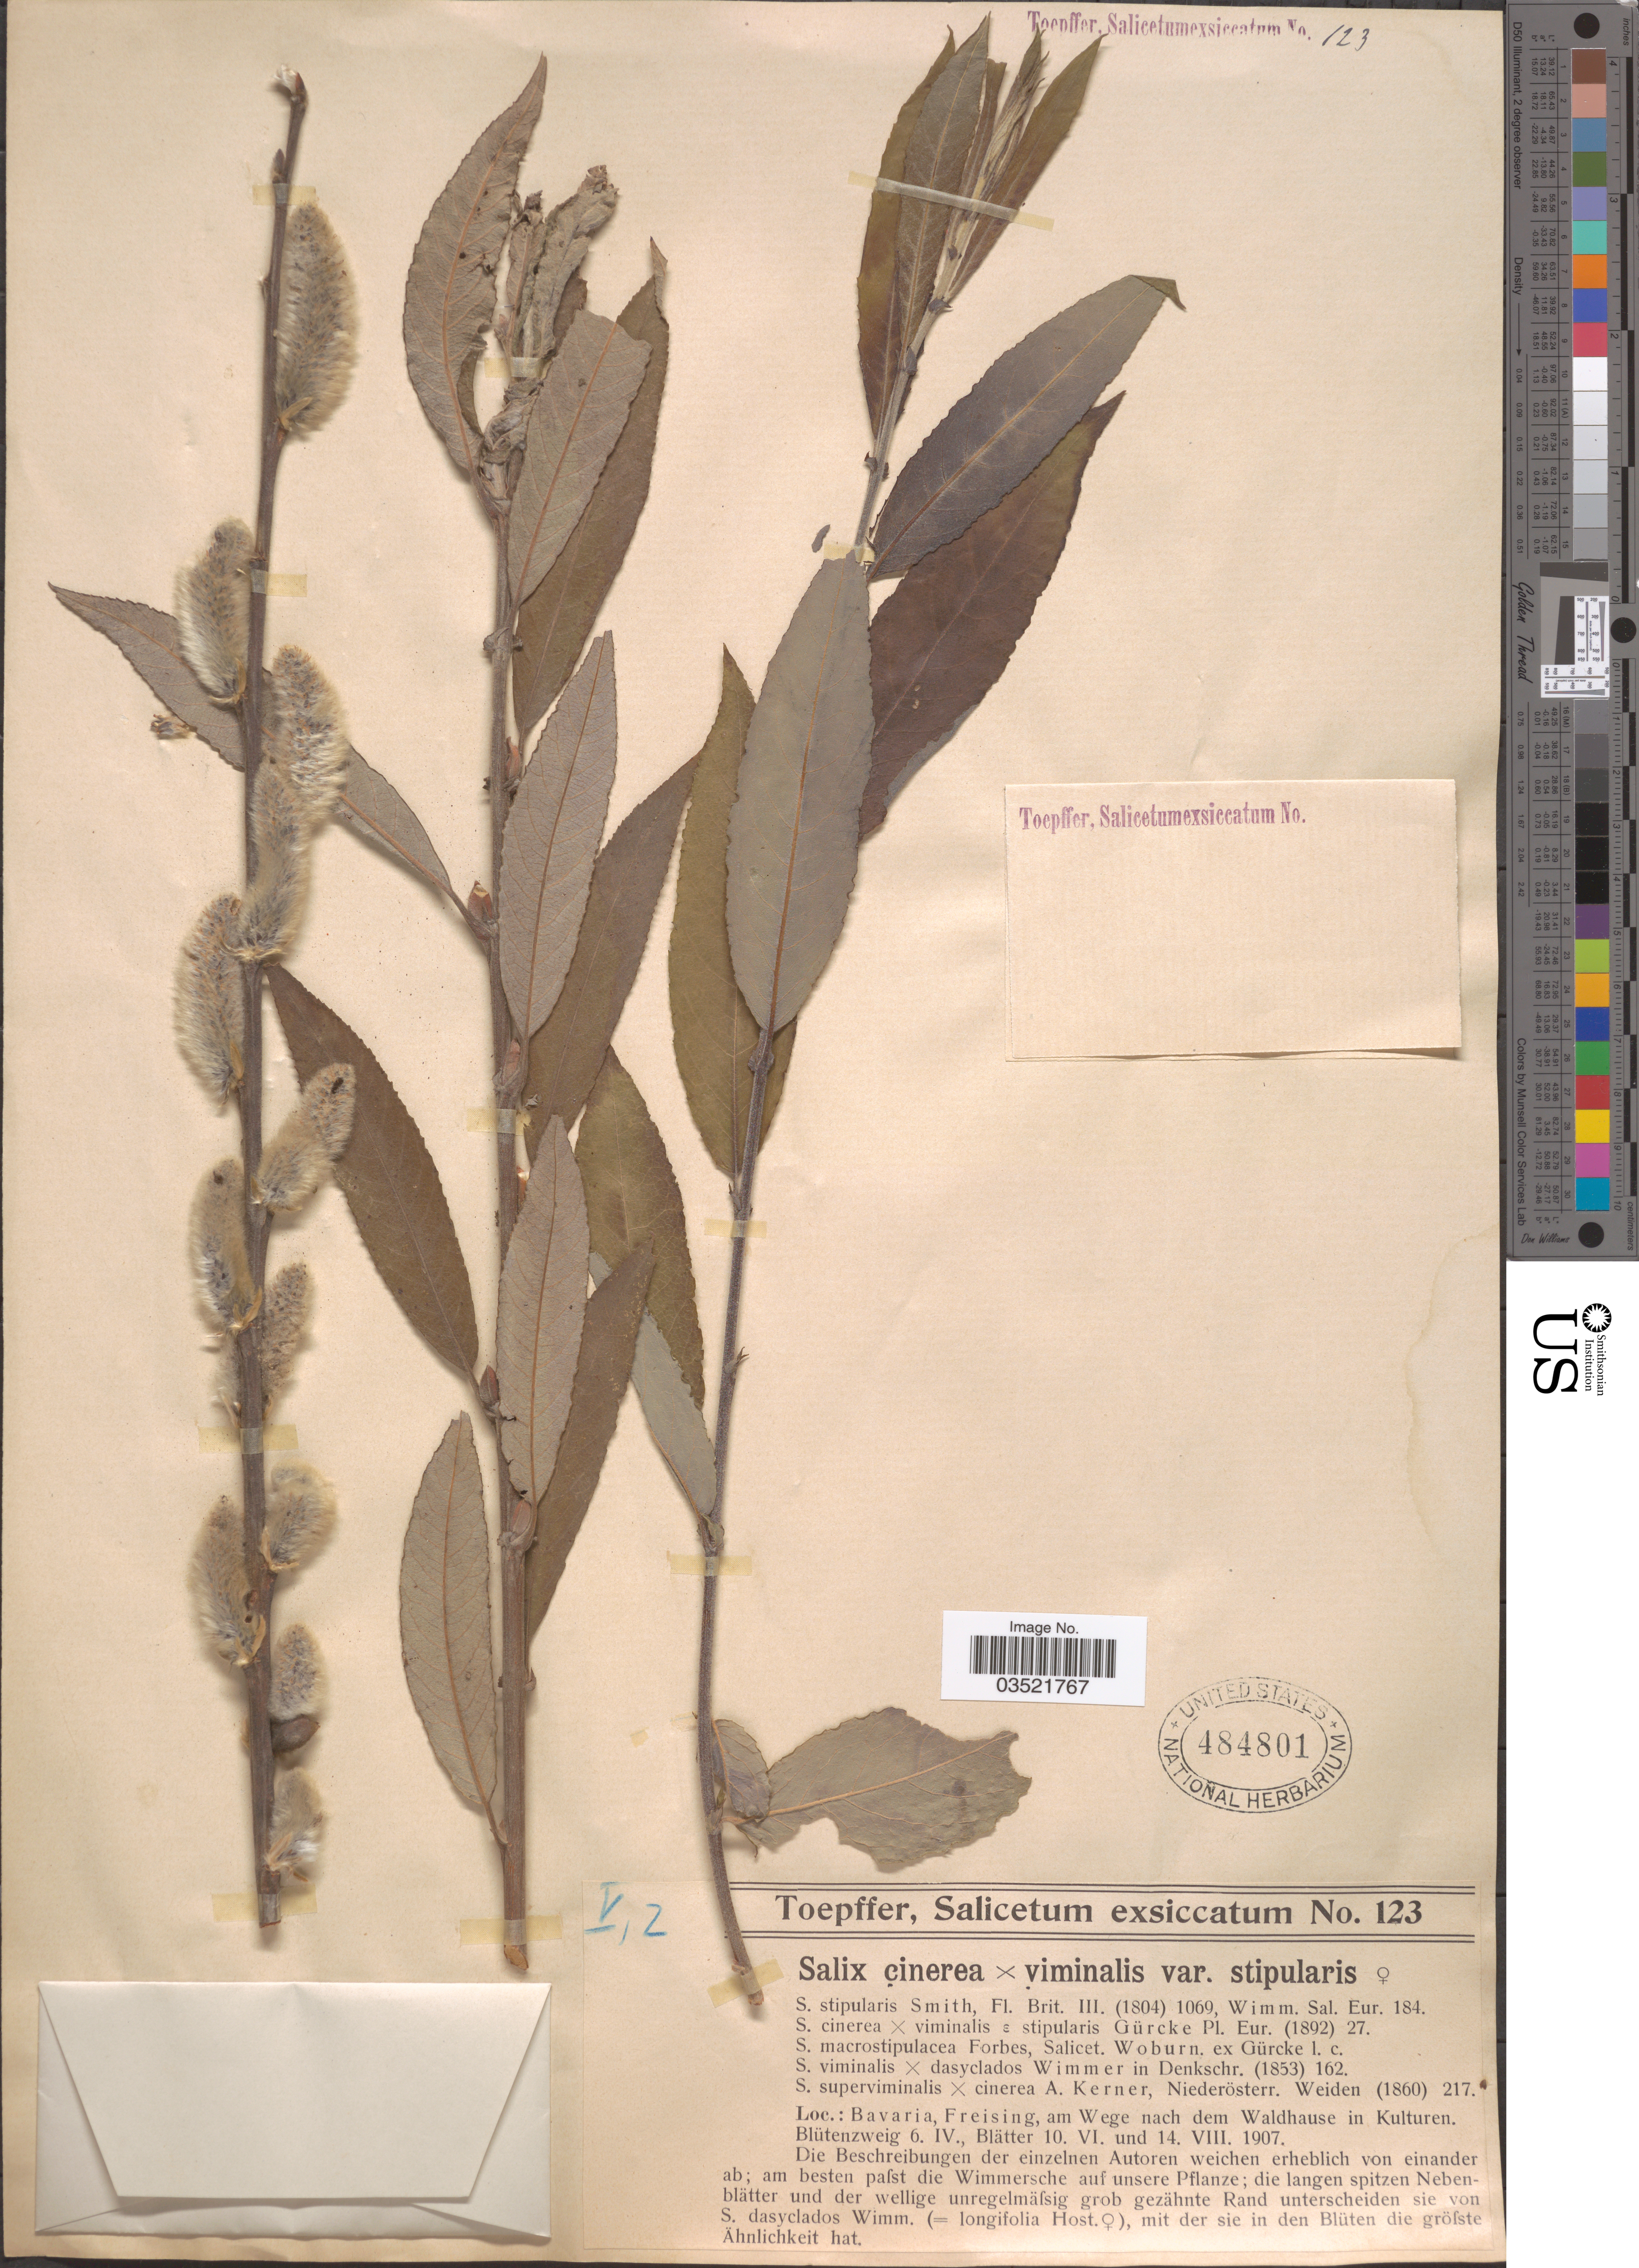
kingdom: Plantae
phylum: Tracheophyta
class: Magnoliopsida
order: Malpighiales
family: Salicaceae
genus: Salix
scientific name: Salix cinerea x S. viminalis var. stipularis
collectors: A. Toepffer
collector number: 123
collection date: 1907-04-06/1907-08-14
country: Germany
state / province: Bayern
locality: Bavaria, Freising, am Wege nach dem Waldhause in Kulturen.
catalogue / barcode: US 484801